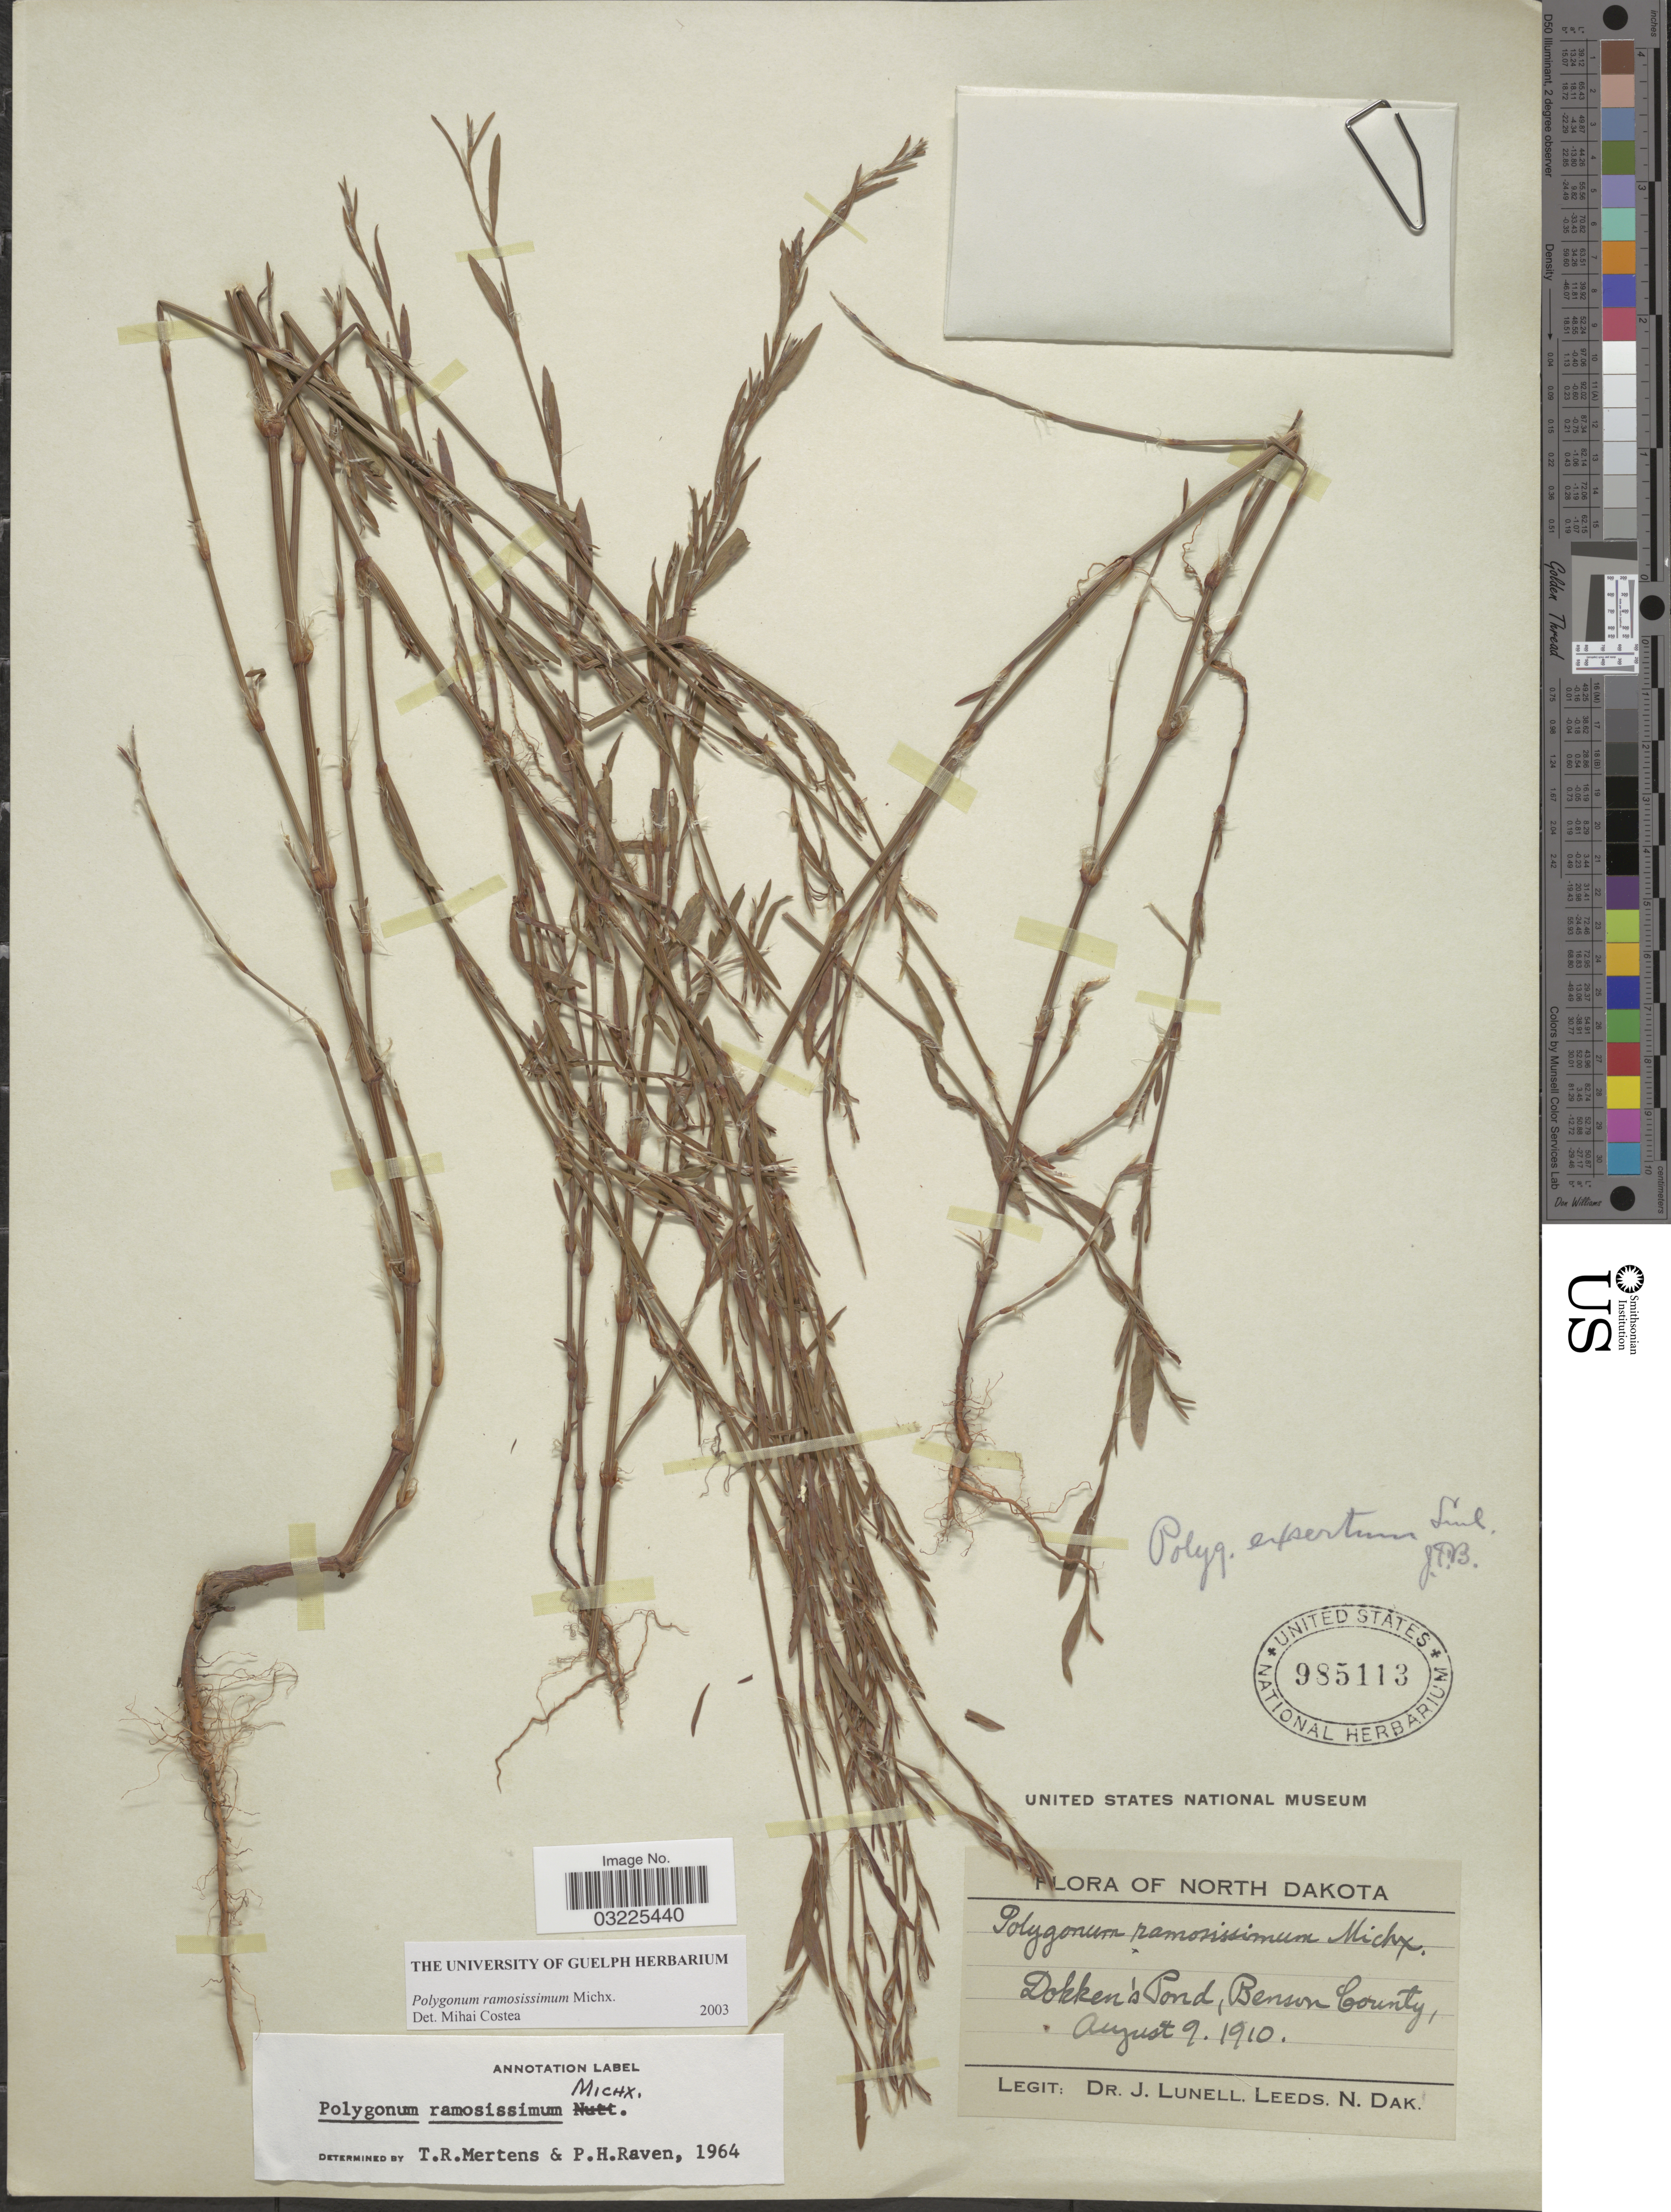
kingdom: Plantae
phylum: Tracheophyta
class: Magnoliopsida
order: Caryophyllales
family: Polygonaceae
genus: Polygonum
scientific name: Polygonum ramosissimum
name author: Michx.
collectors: J. Lunell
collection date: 1910-08-09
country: United States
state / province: North Dakota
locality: Dokken's Pond, Benson County.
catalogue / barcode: US 985113